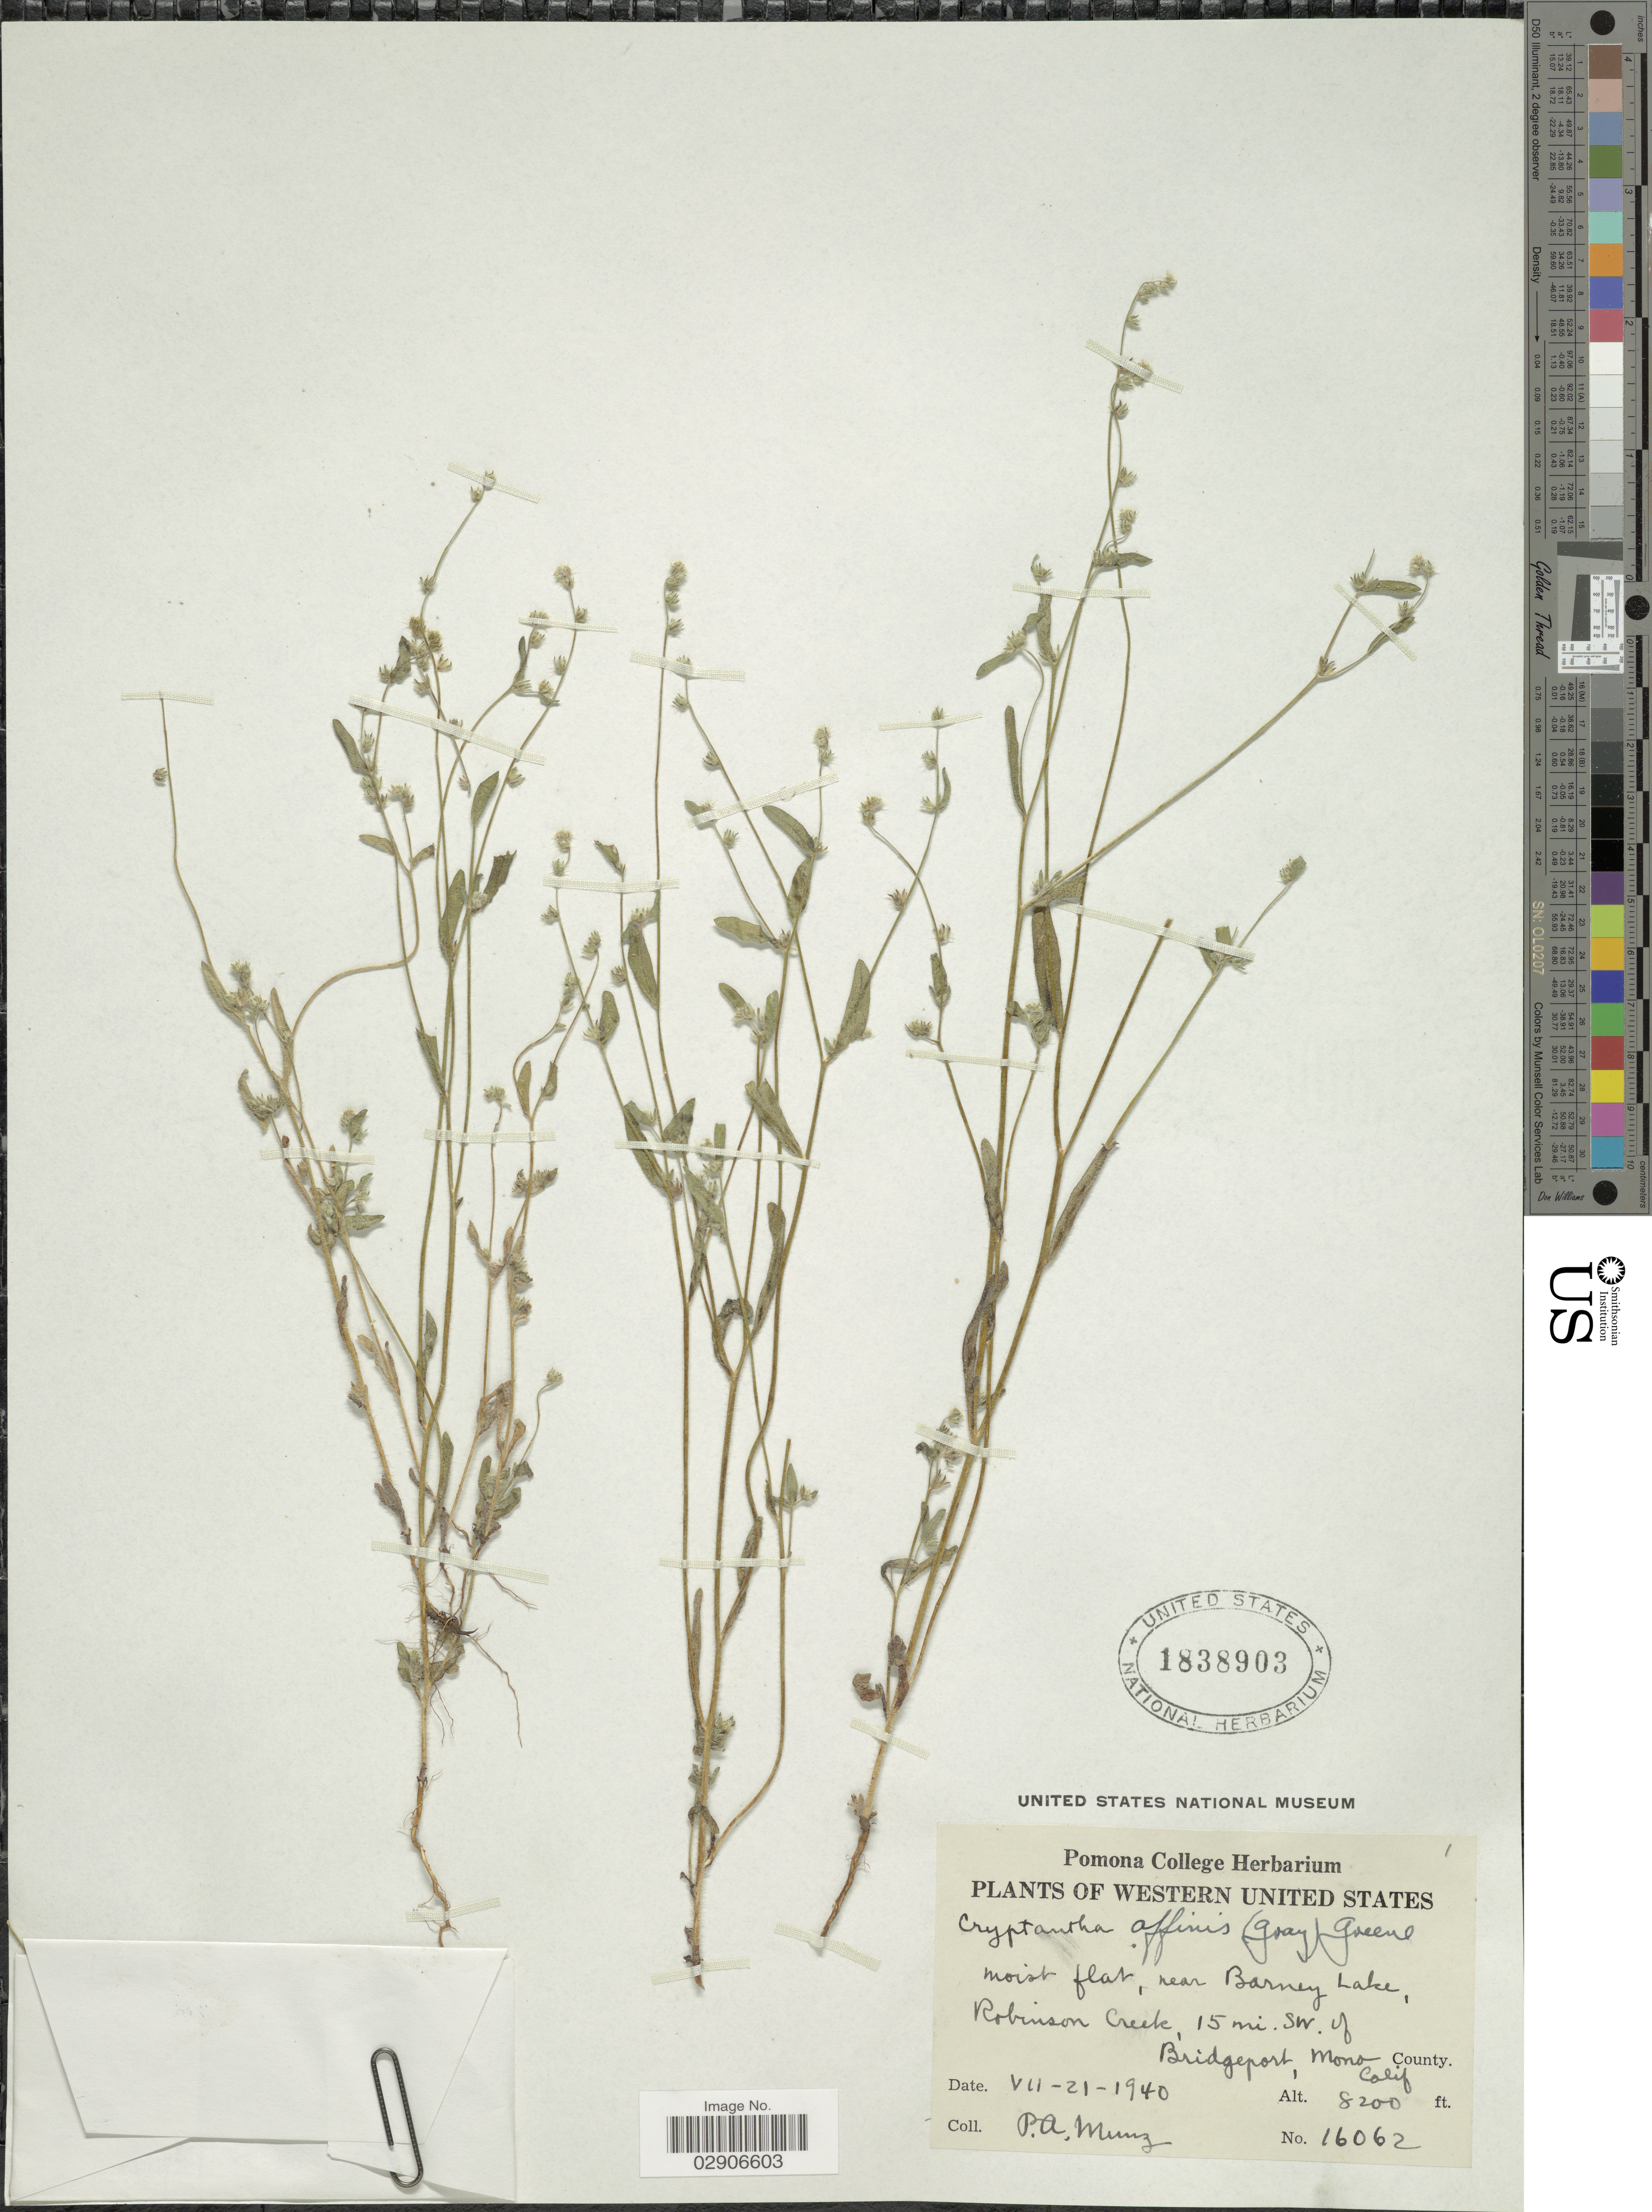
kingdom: Plantae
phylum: Tracheophyta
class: Magnoliopsida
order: Boraginales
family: Boraginaceae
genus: Cryptantha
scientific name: Cryptantha affinis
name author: (A. Gray) Greene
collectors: P. A. Munz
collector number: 16062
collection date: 1940-07-21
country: United States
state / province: California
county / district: Mono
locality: Near Barney Lake, Robinson Creek, 15 mi. SW. of Bridgeport, Mono County, Calif. Western United States.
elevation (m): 2499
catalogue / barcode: US 1838903